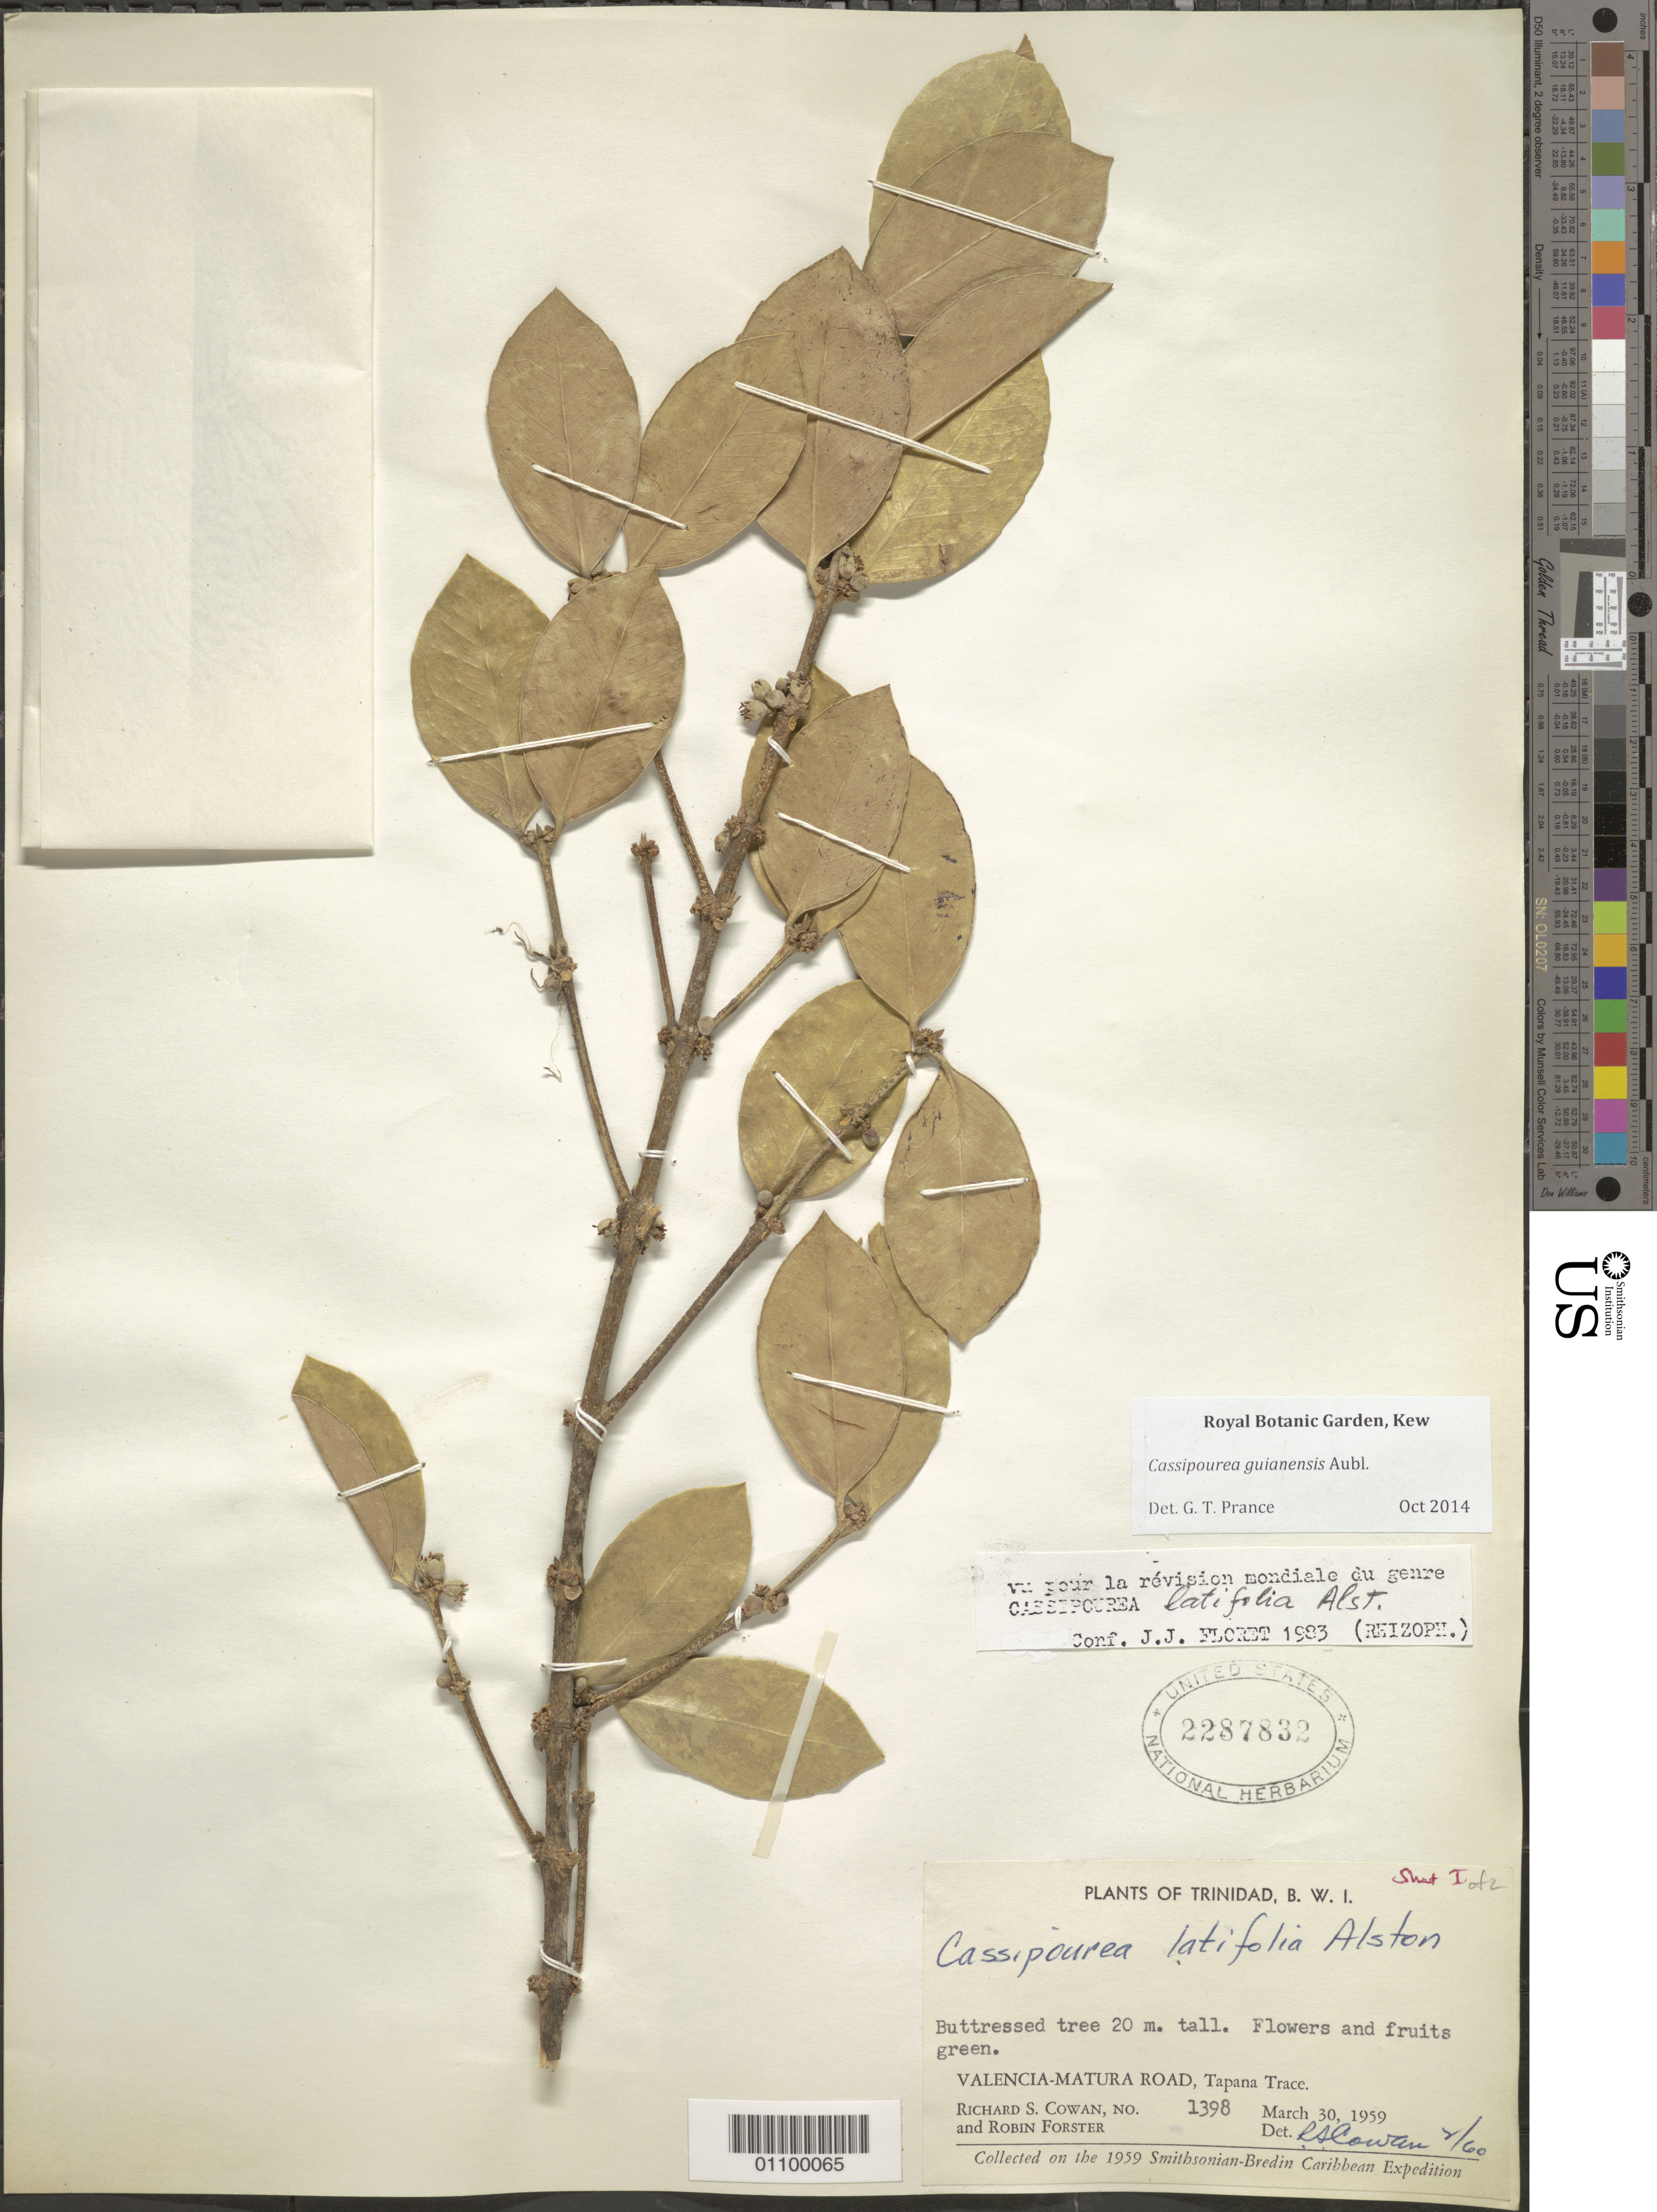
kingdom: Plantae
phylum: Tracheophyta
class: Magnoliopsida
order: Malpighiales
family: Rhizophoraceae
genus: Cassipourea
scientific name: Cassipourea guianensis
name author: Aubl.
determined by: Prance, G. T.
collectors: R. S. Cowan & R. Forster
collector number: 1398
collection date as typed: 30 Mar 1959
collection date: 1959-03-30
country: Trinidad and Tobago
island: Trinidad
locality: Valencia-Matura Road, Tapana Trace.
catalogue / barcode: US 2287832